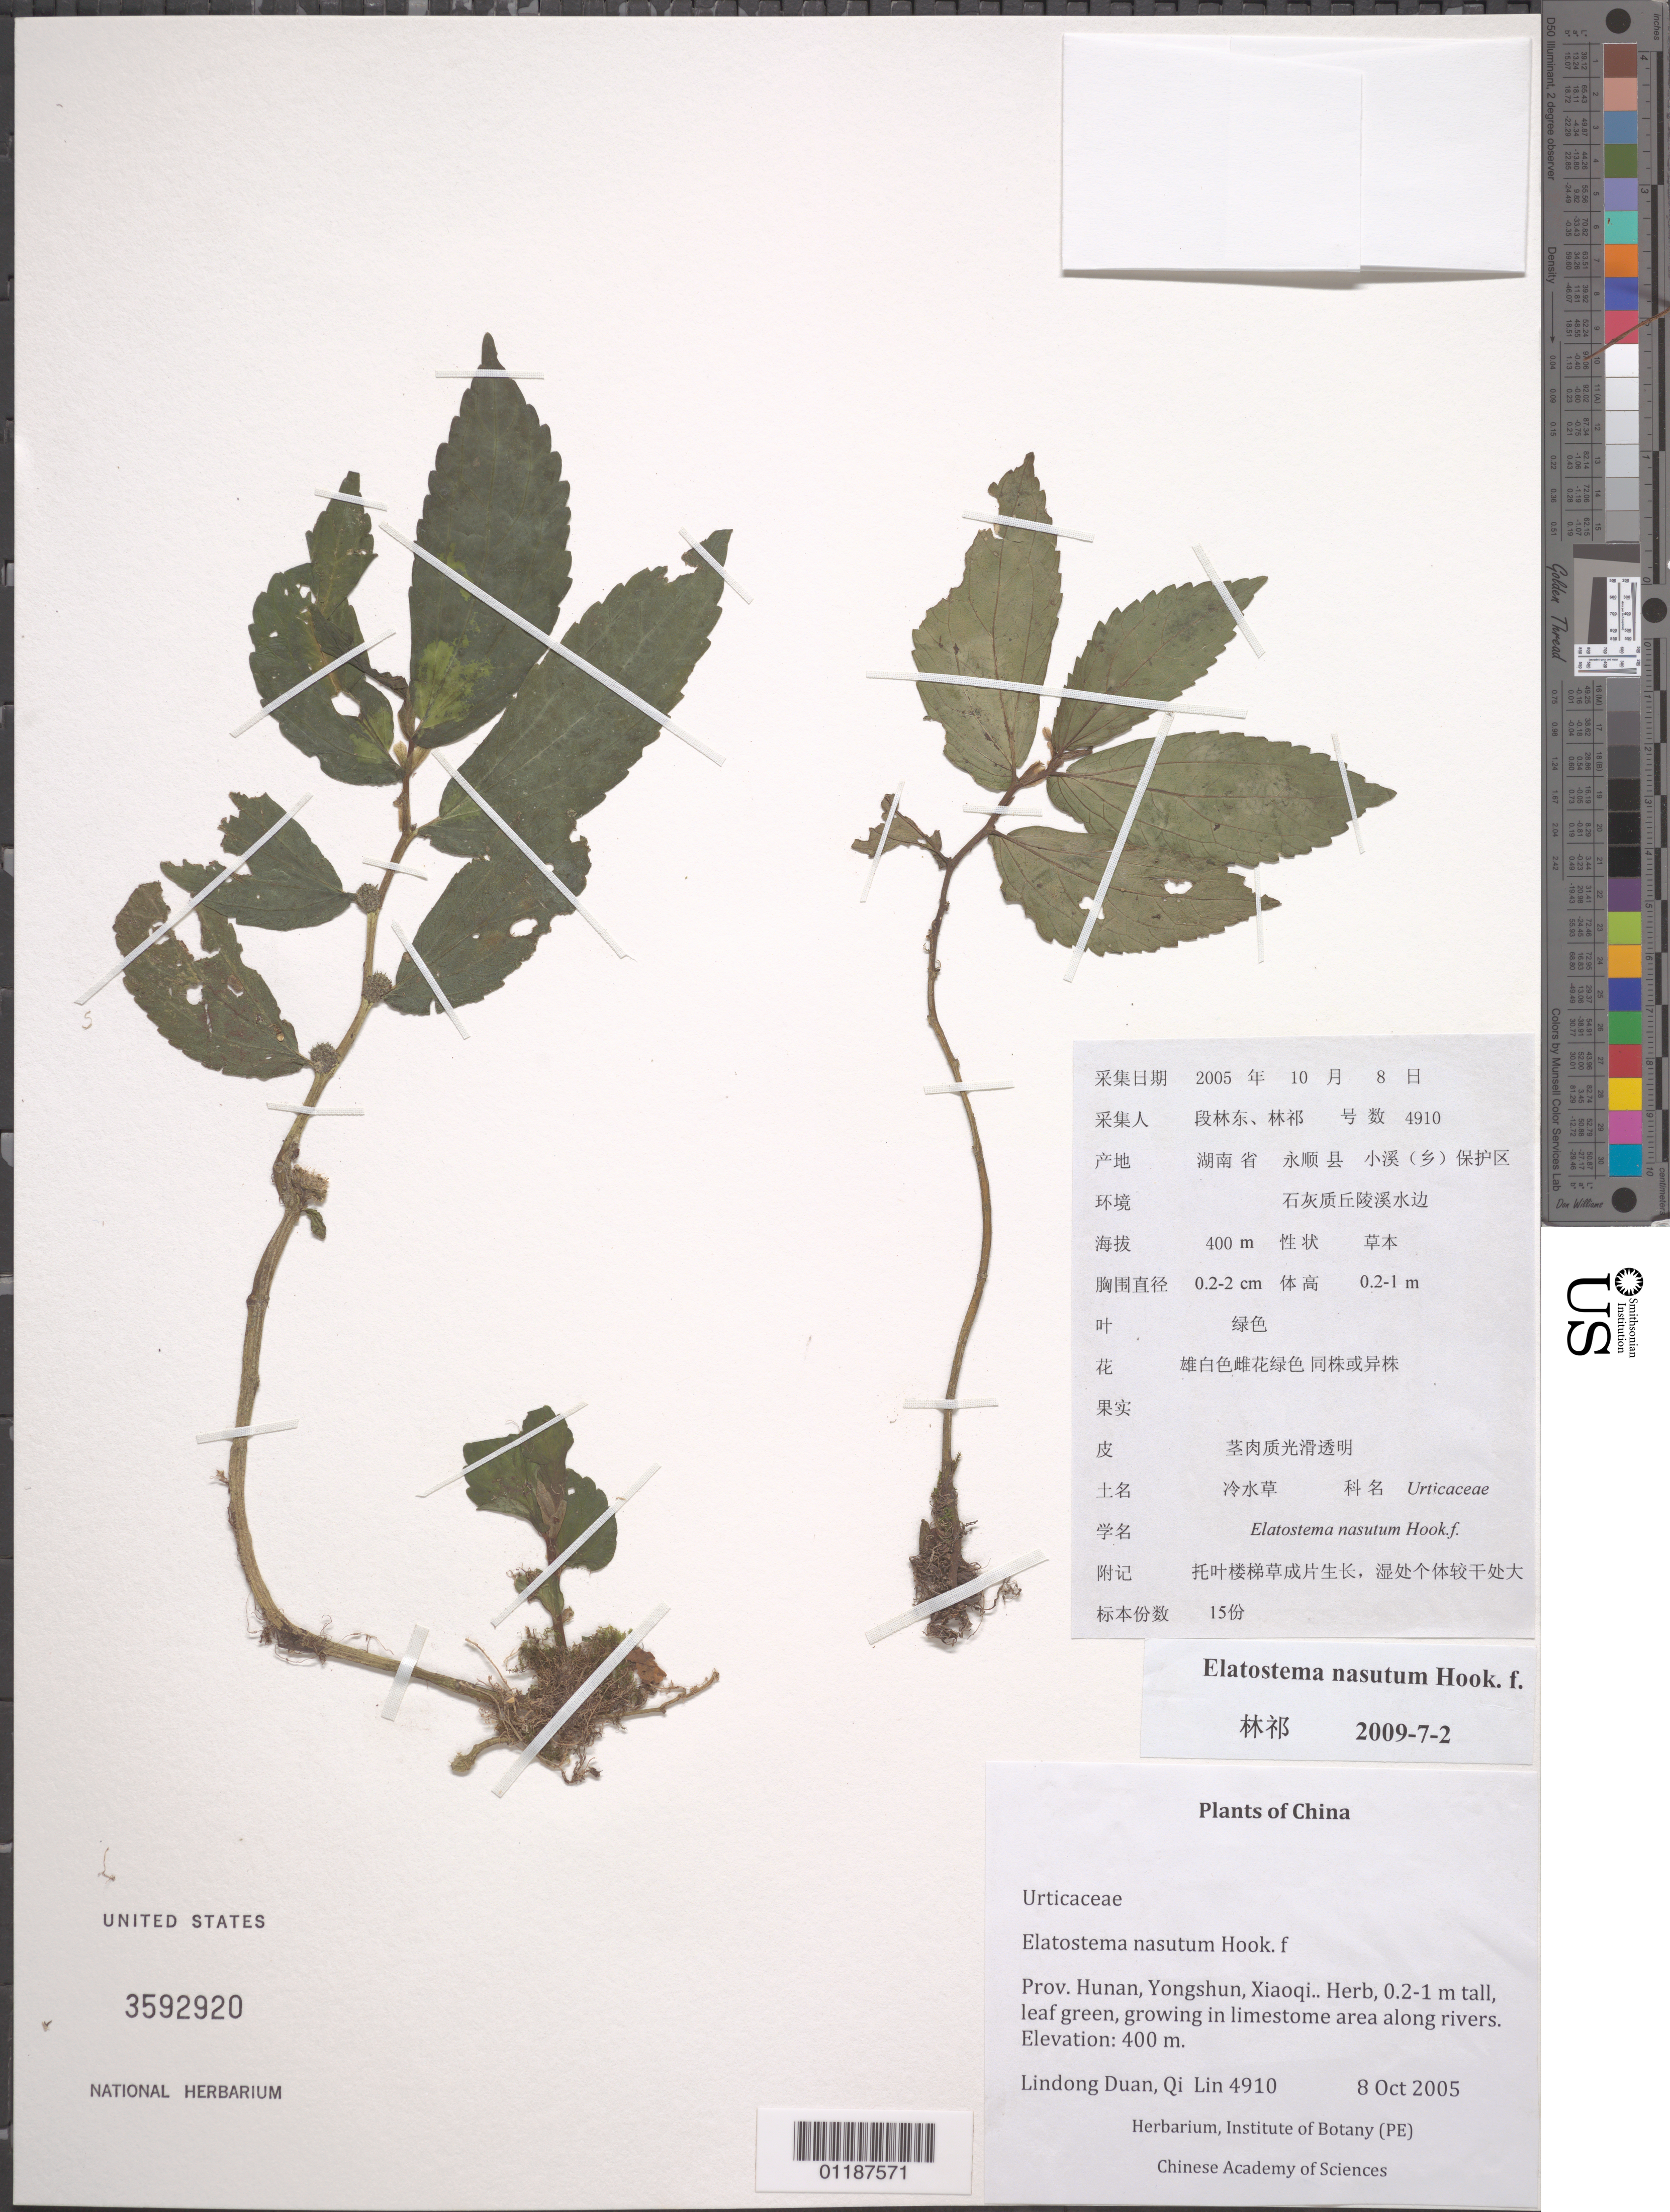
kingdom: Plantae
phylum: Tracheophyta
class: Magnoliopsida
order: Rosales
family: Urticaceae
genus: Elatostema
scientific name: Elatostema nasutum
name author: Hook. f.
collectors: L. Duan & Lin Qi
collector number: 4910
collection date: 2005-10-08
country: China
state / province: Hunan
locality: Yongshun, Xiaoqi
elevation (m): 400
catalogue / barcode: US 3592920